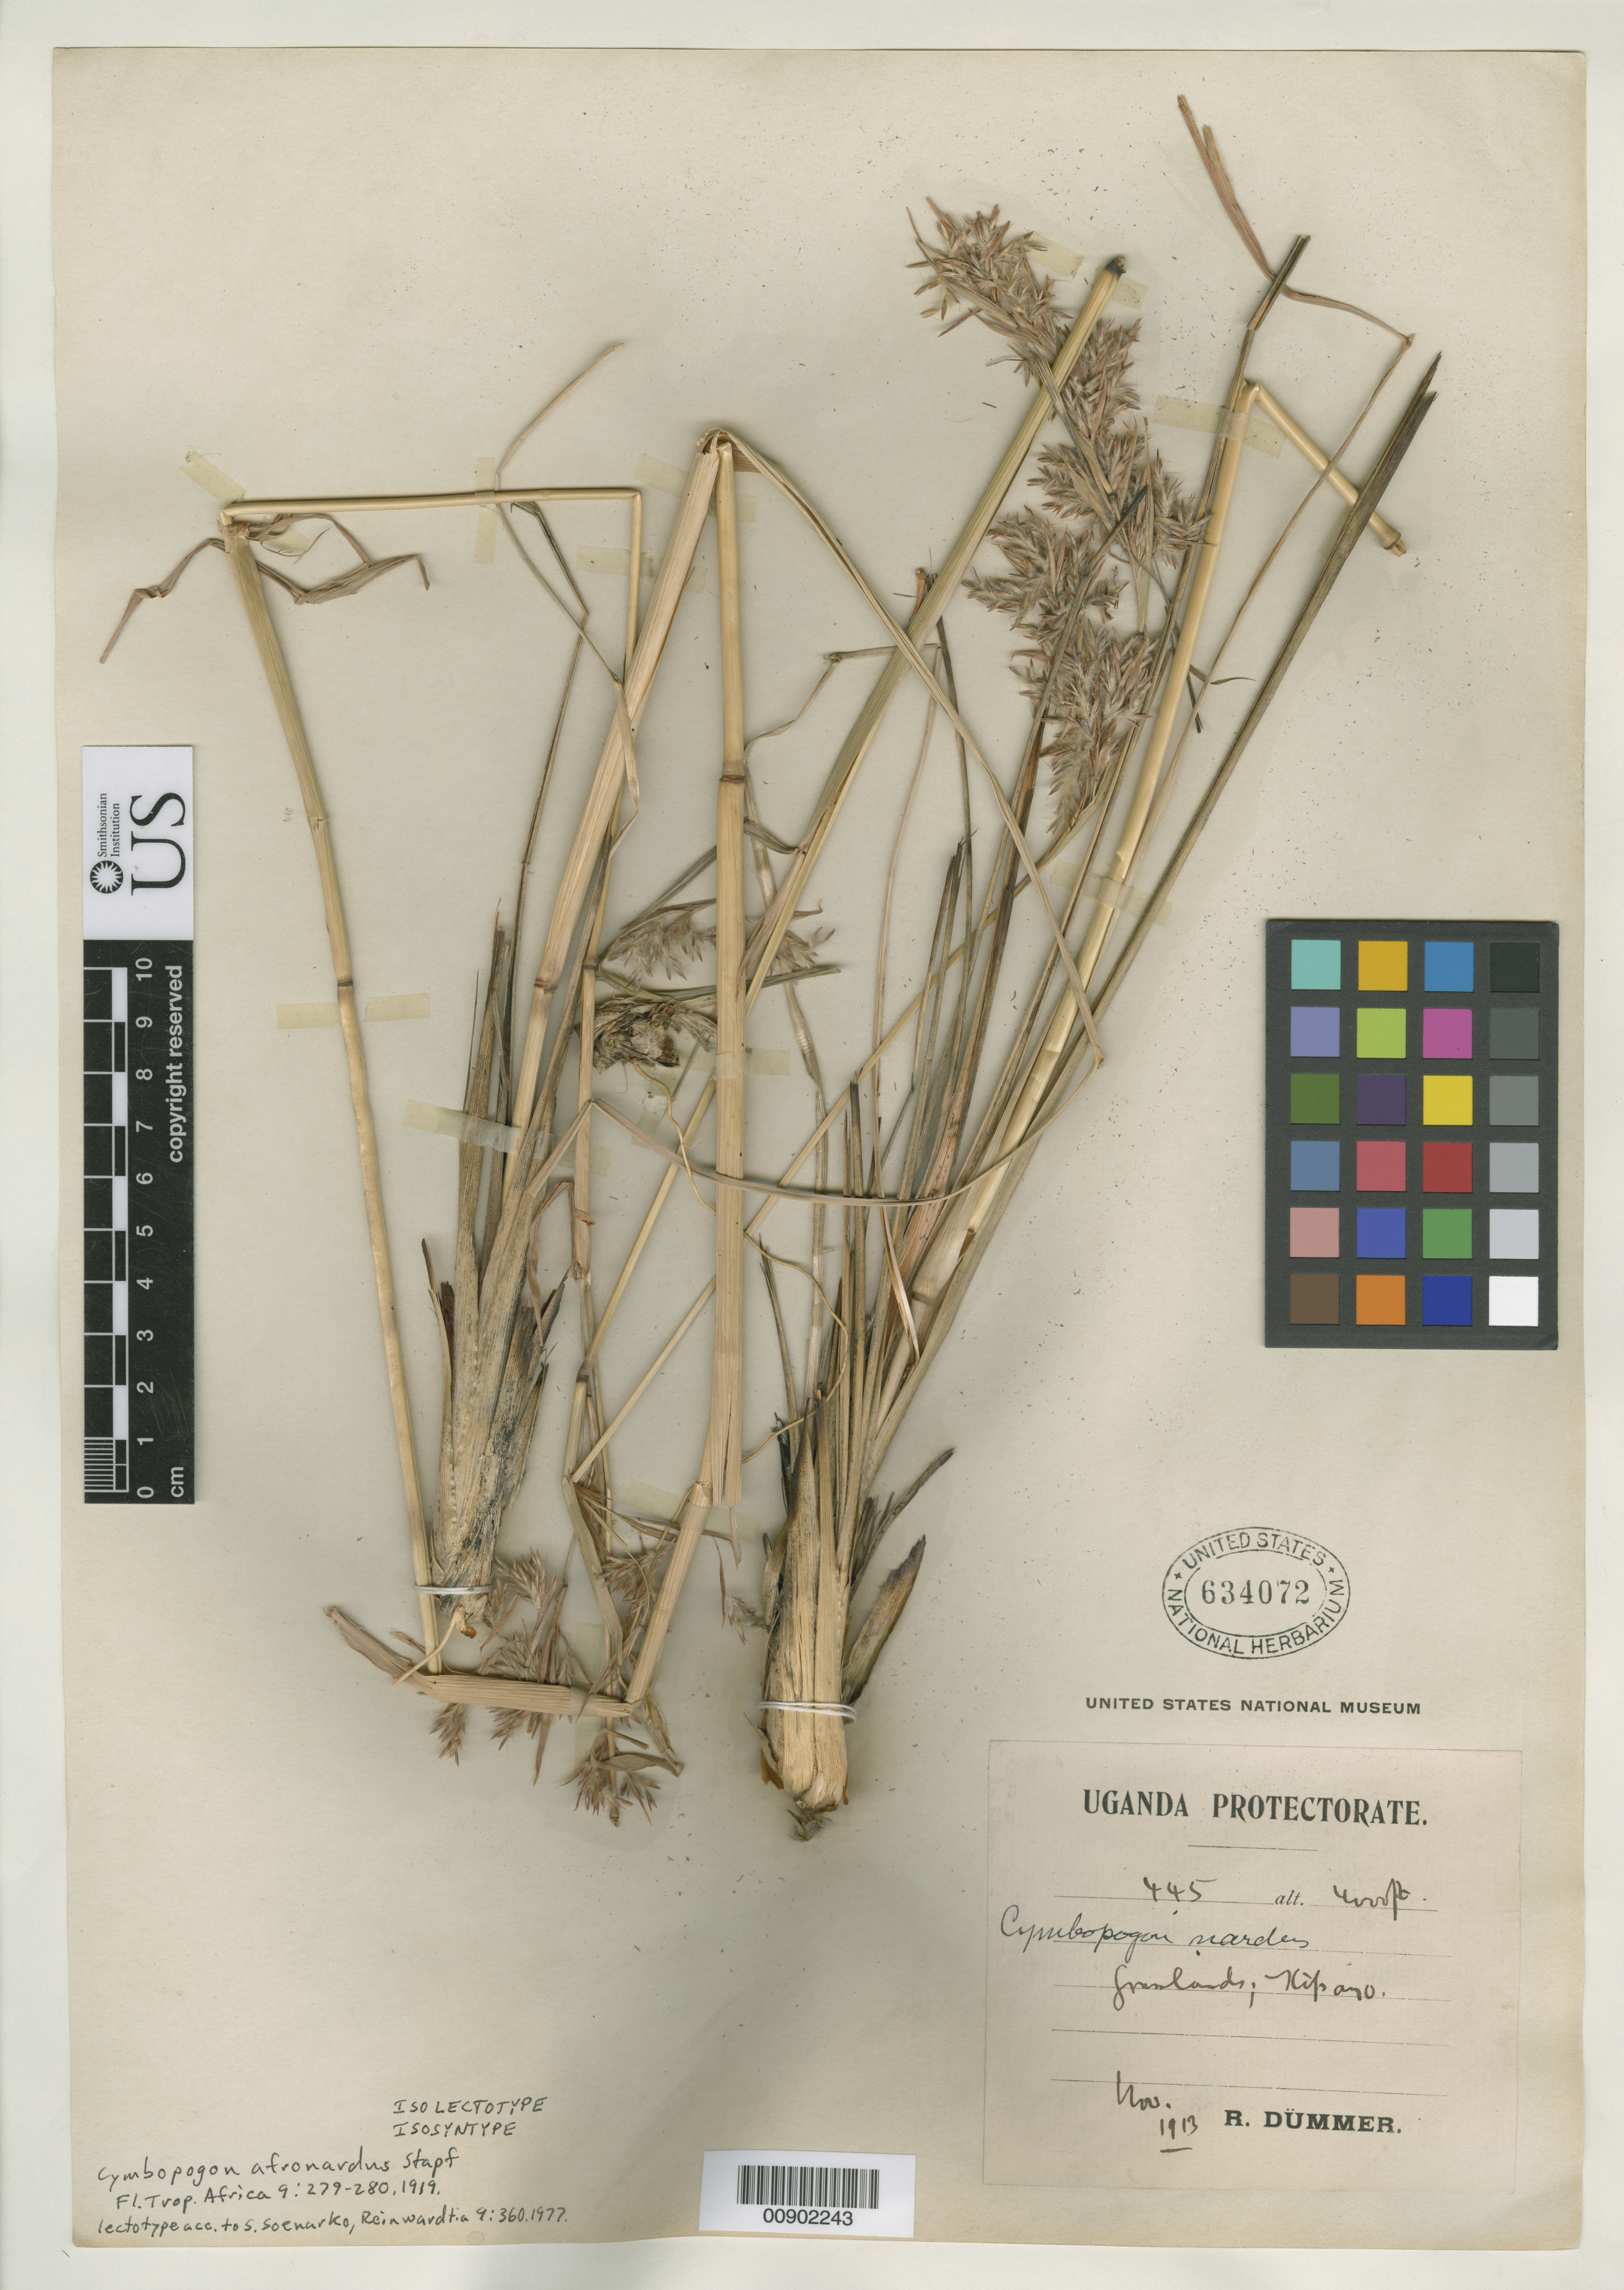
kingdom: Plantae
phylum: Tracheophyta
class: Liliopsida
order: Poales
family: Poaceae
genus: Cymbopogon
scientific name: Cymbopogon afronardus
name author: Stapf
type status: Isolectotype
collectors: R. A. Dümmer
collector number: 445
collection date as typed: Nov 1913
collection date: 1913-11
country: Uganda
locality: Uganda Protectorate. Grasslands, Kipayo.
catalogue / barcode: US 634072